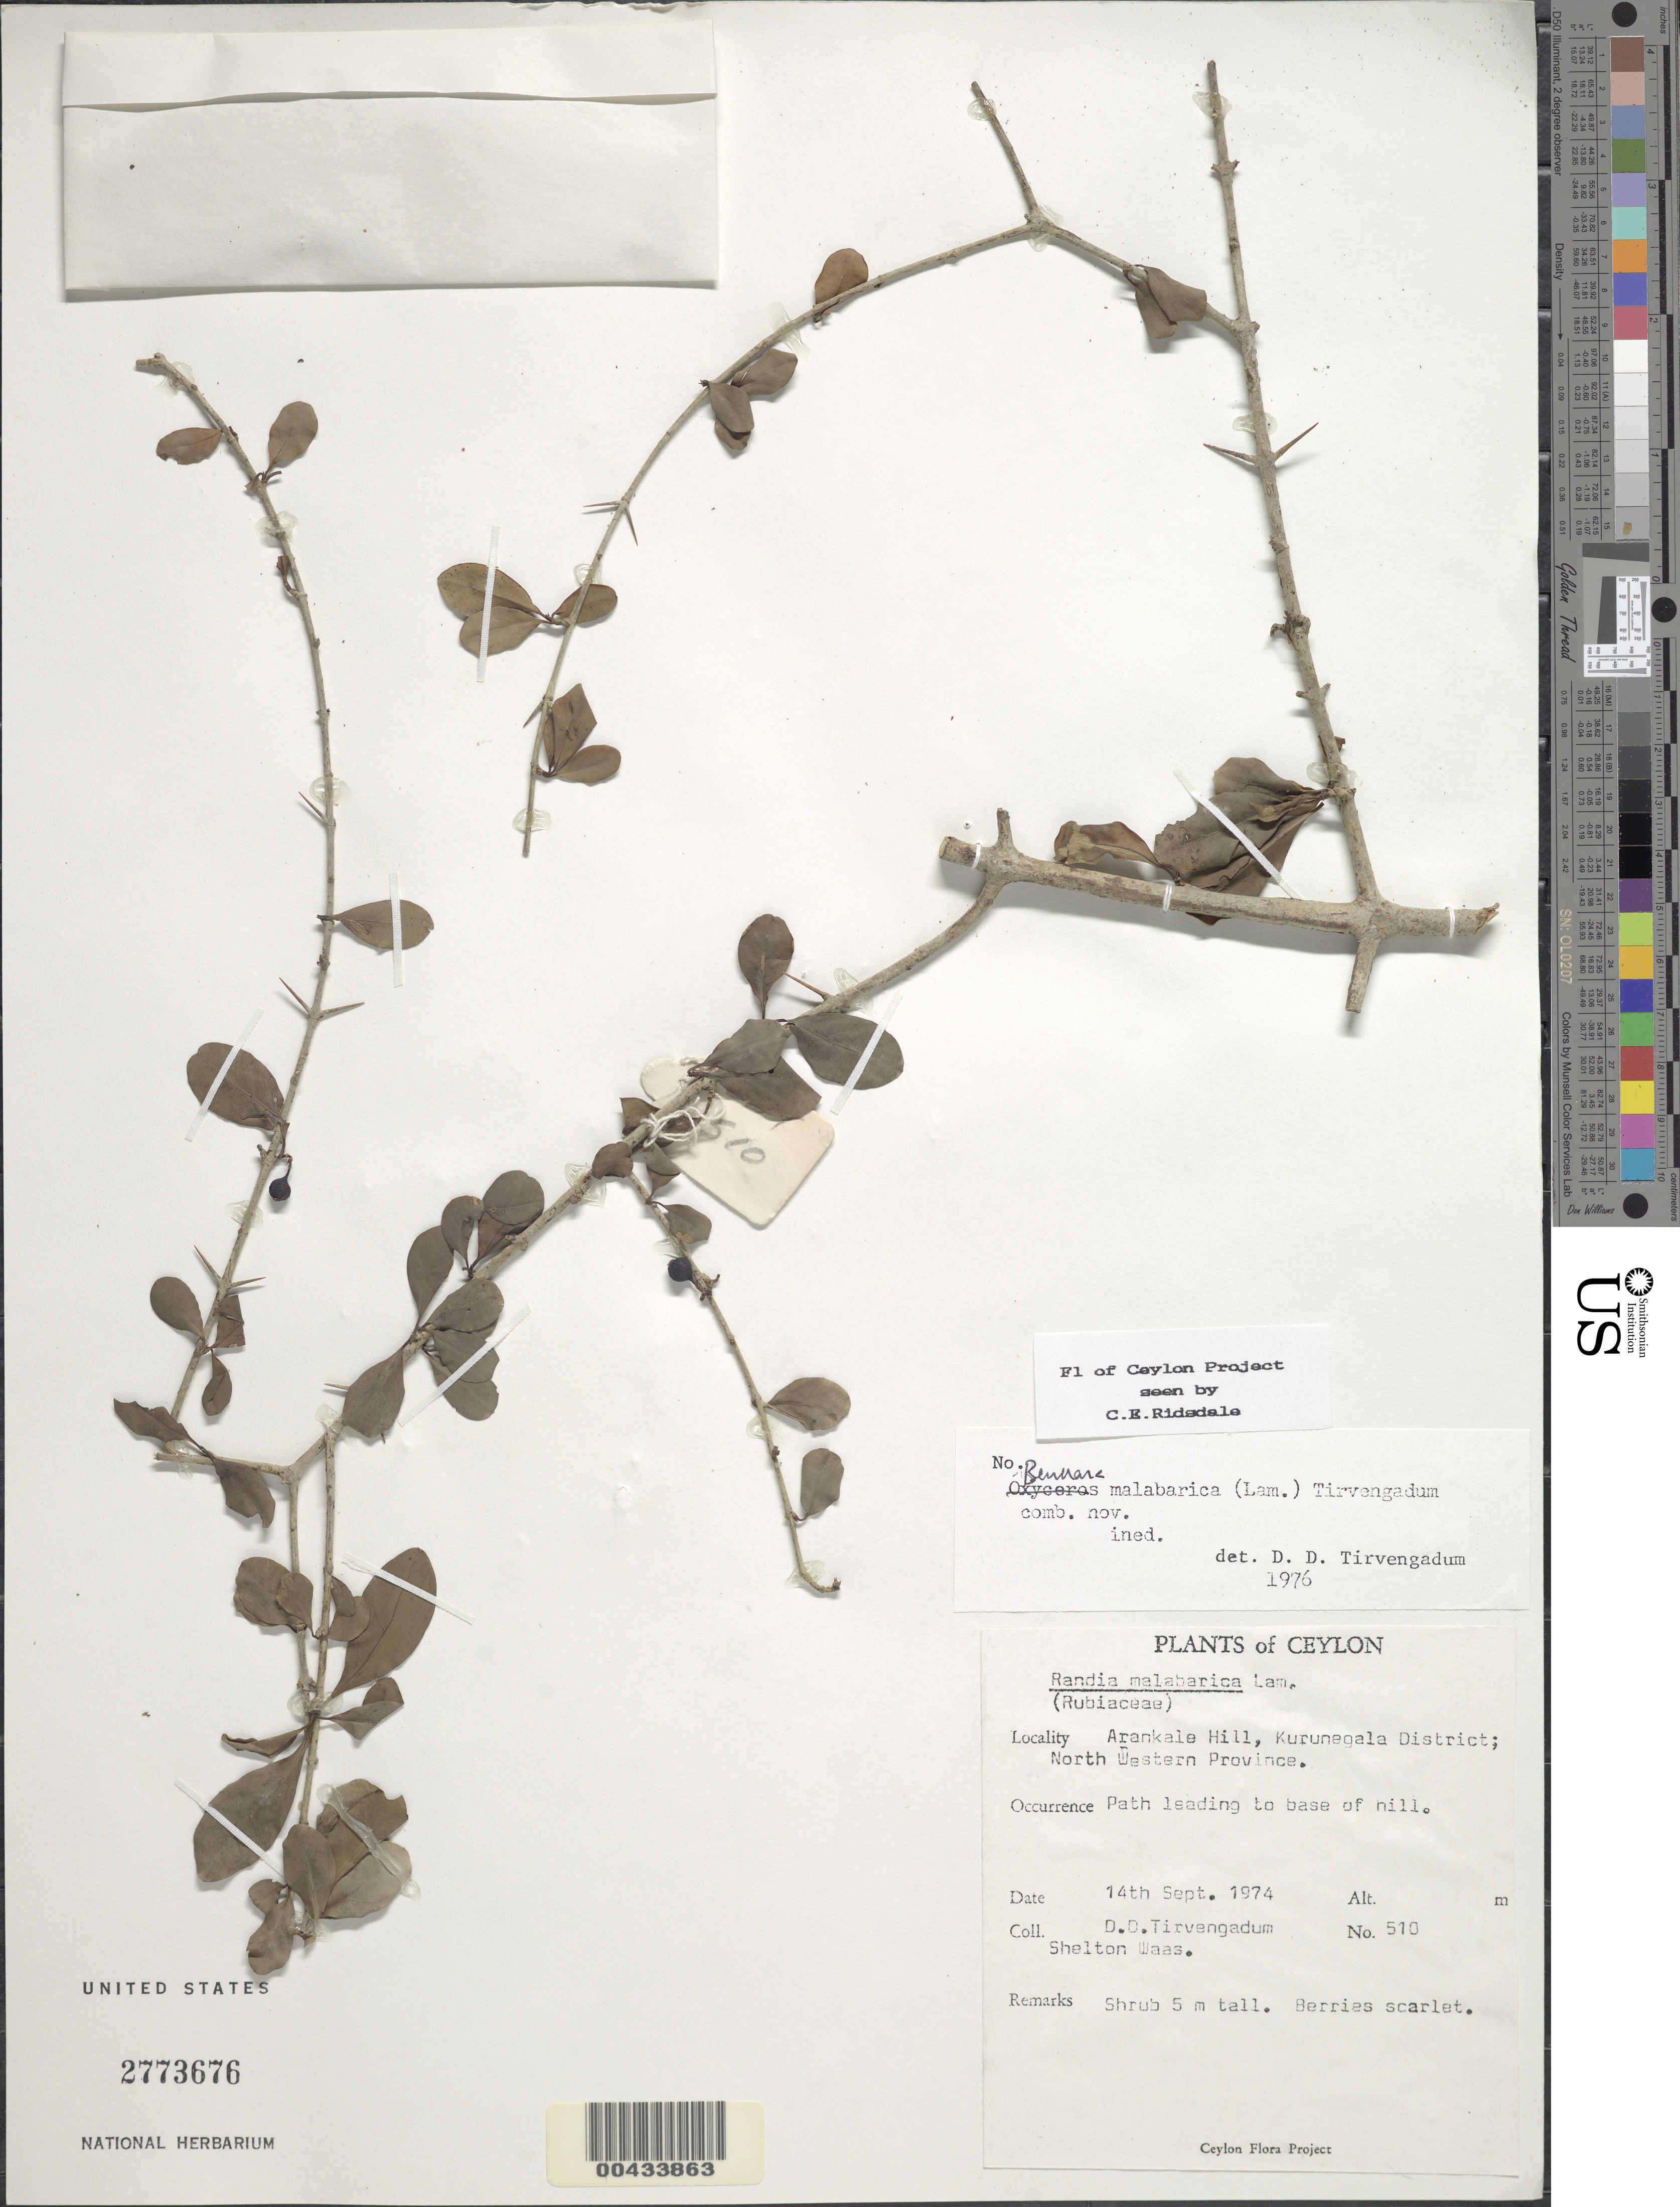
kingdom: Plantae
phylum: Tracheophyta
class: Magnoliopsida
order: Gentianales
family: Rubiaceae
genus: Benkara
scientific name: Benkara malabarica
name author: (Lam.) Tirveng.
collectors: D. Tirvengadum & S. Waas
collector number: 510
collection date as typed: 14 Sep 1974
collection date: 1974-09-14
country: Sri Lanka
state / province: North Western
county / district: Kurunegala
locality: Arankale Hill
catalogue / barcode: US 2773676